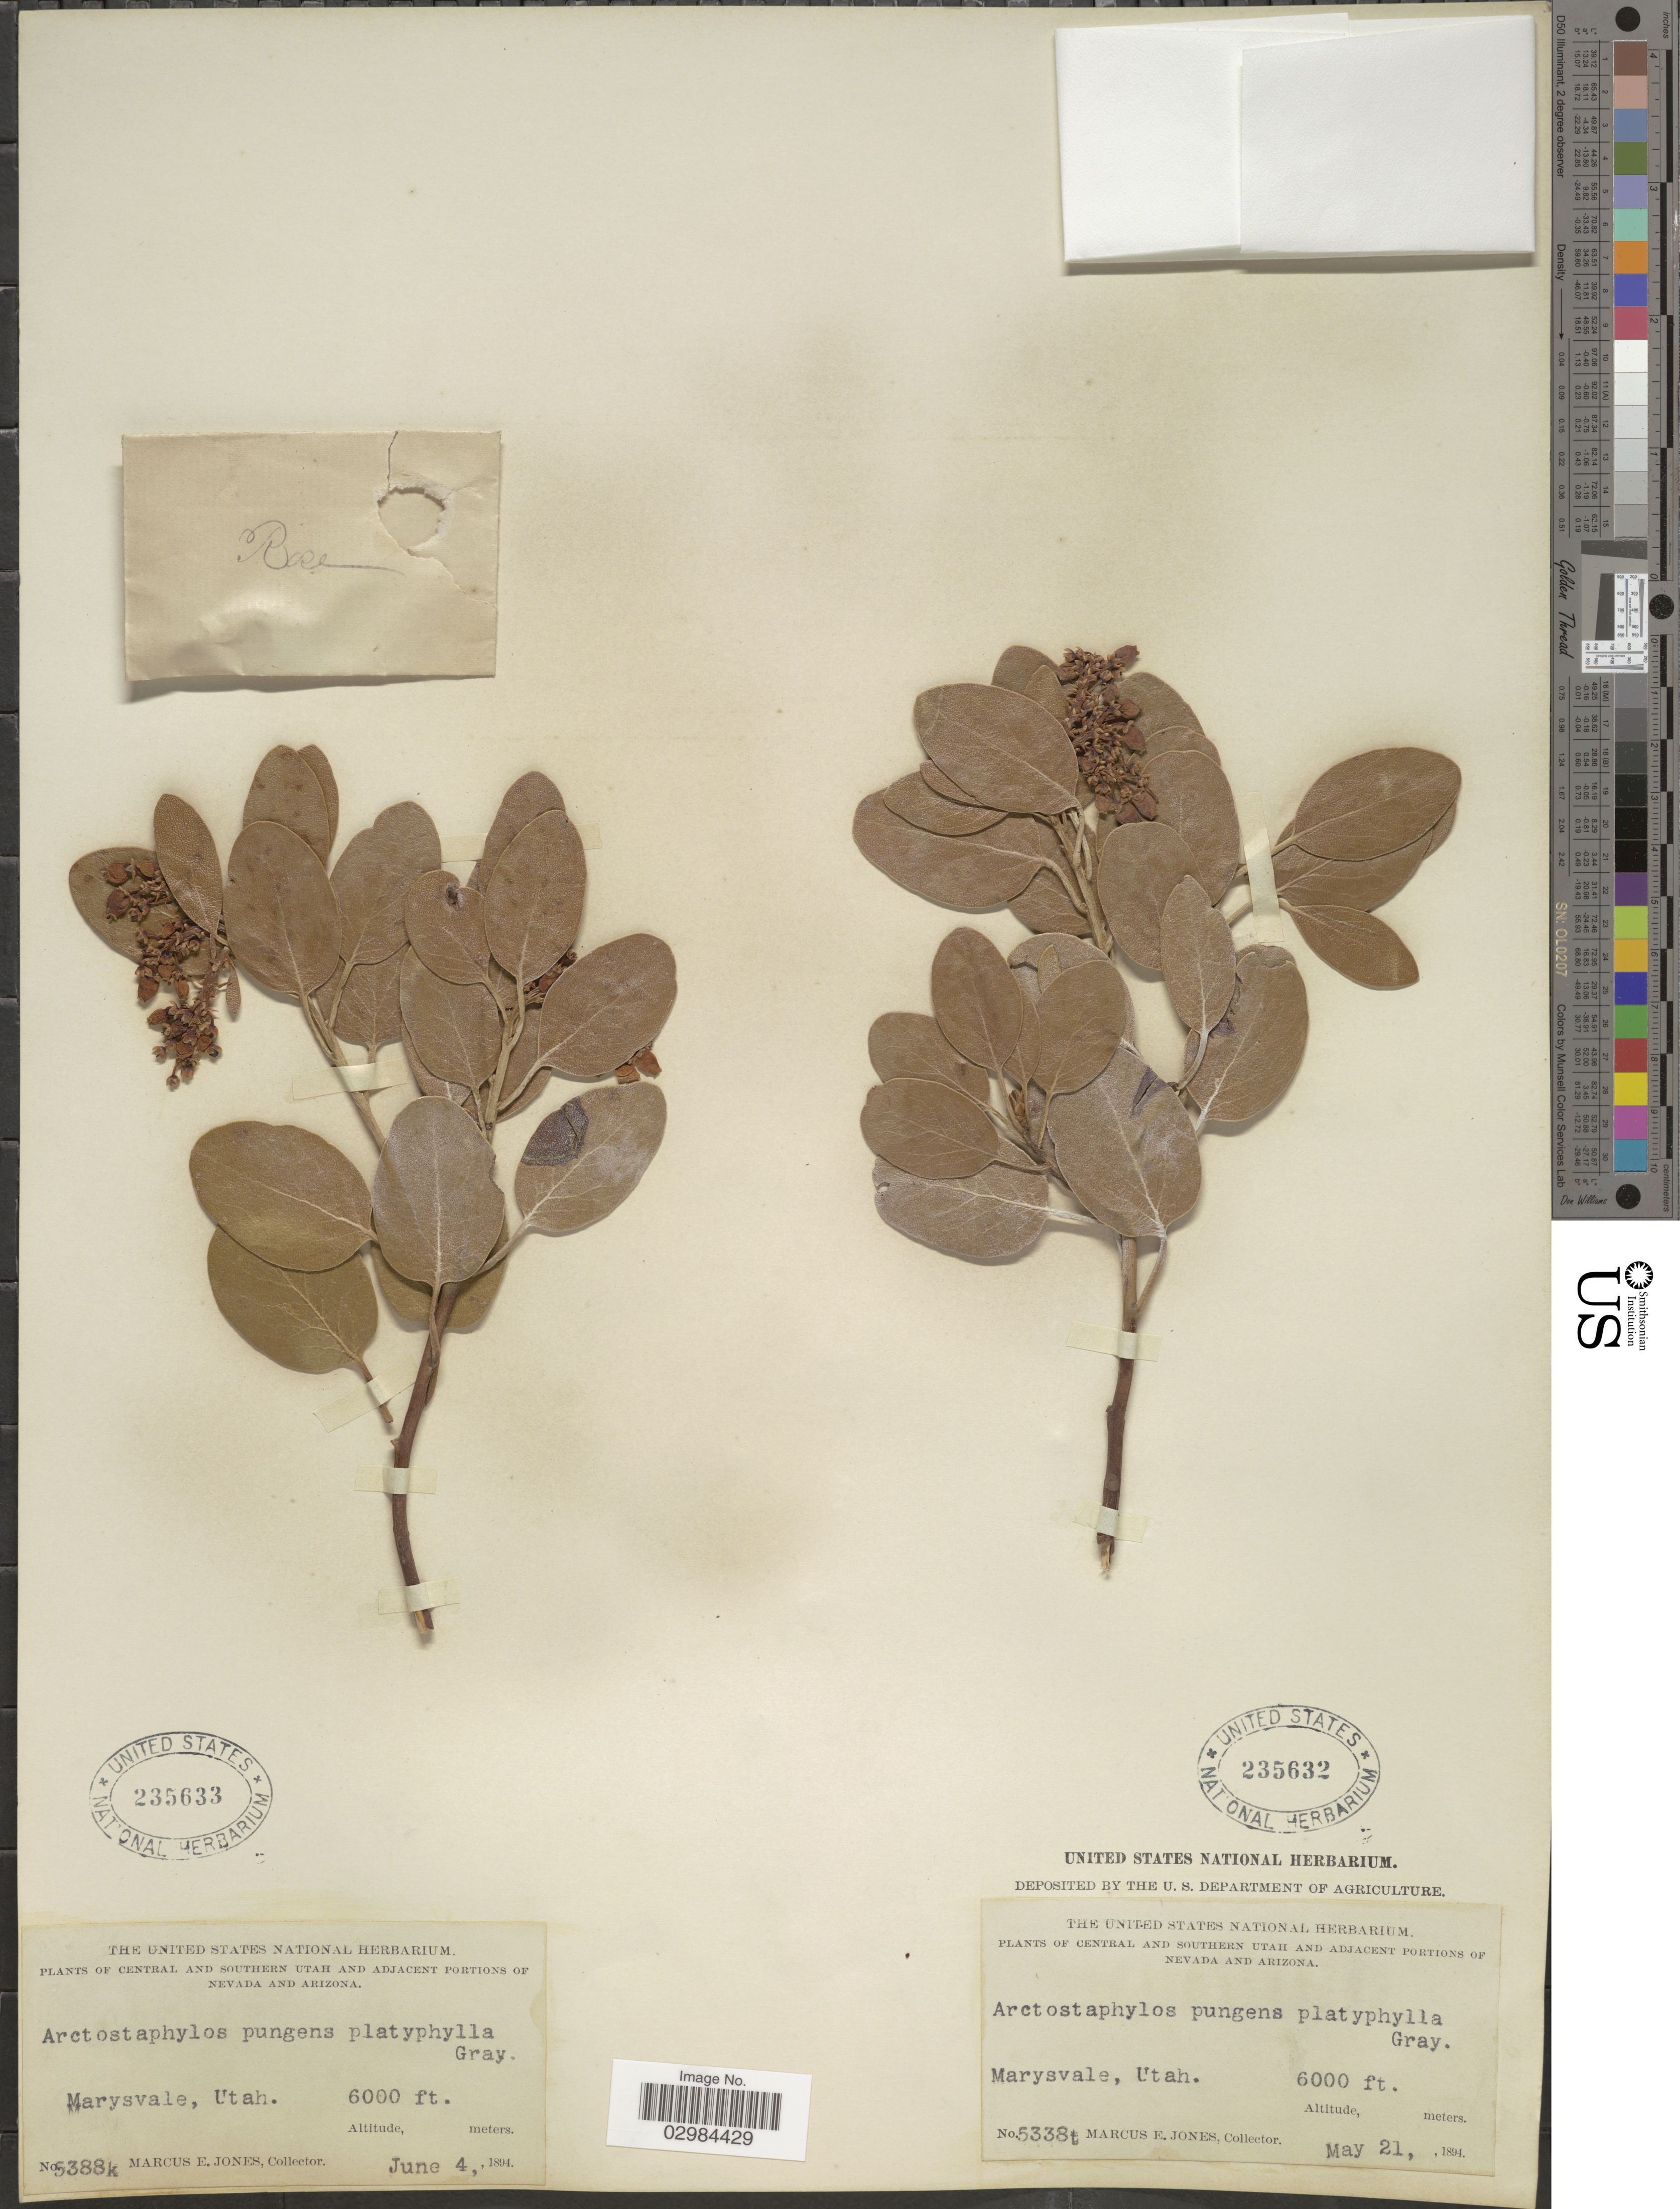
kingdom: Plantae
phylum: Tracheophyta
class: Magnoliopsida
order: Ericales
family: Ericaceae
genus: Arctostaphylos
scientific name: Arctostaphylos platyphylla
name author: (A. Gray) Kuntze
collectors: M. E. Jones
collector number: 5388k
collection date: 1894-06-04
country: United States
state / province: Utah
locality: Central and Southern Utah. Marysvale.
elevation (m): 1829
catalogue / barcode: US 235633-2